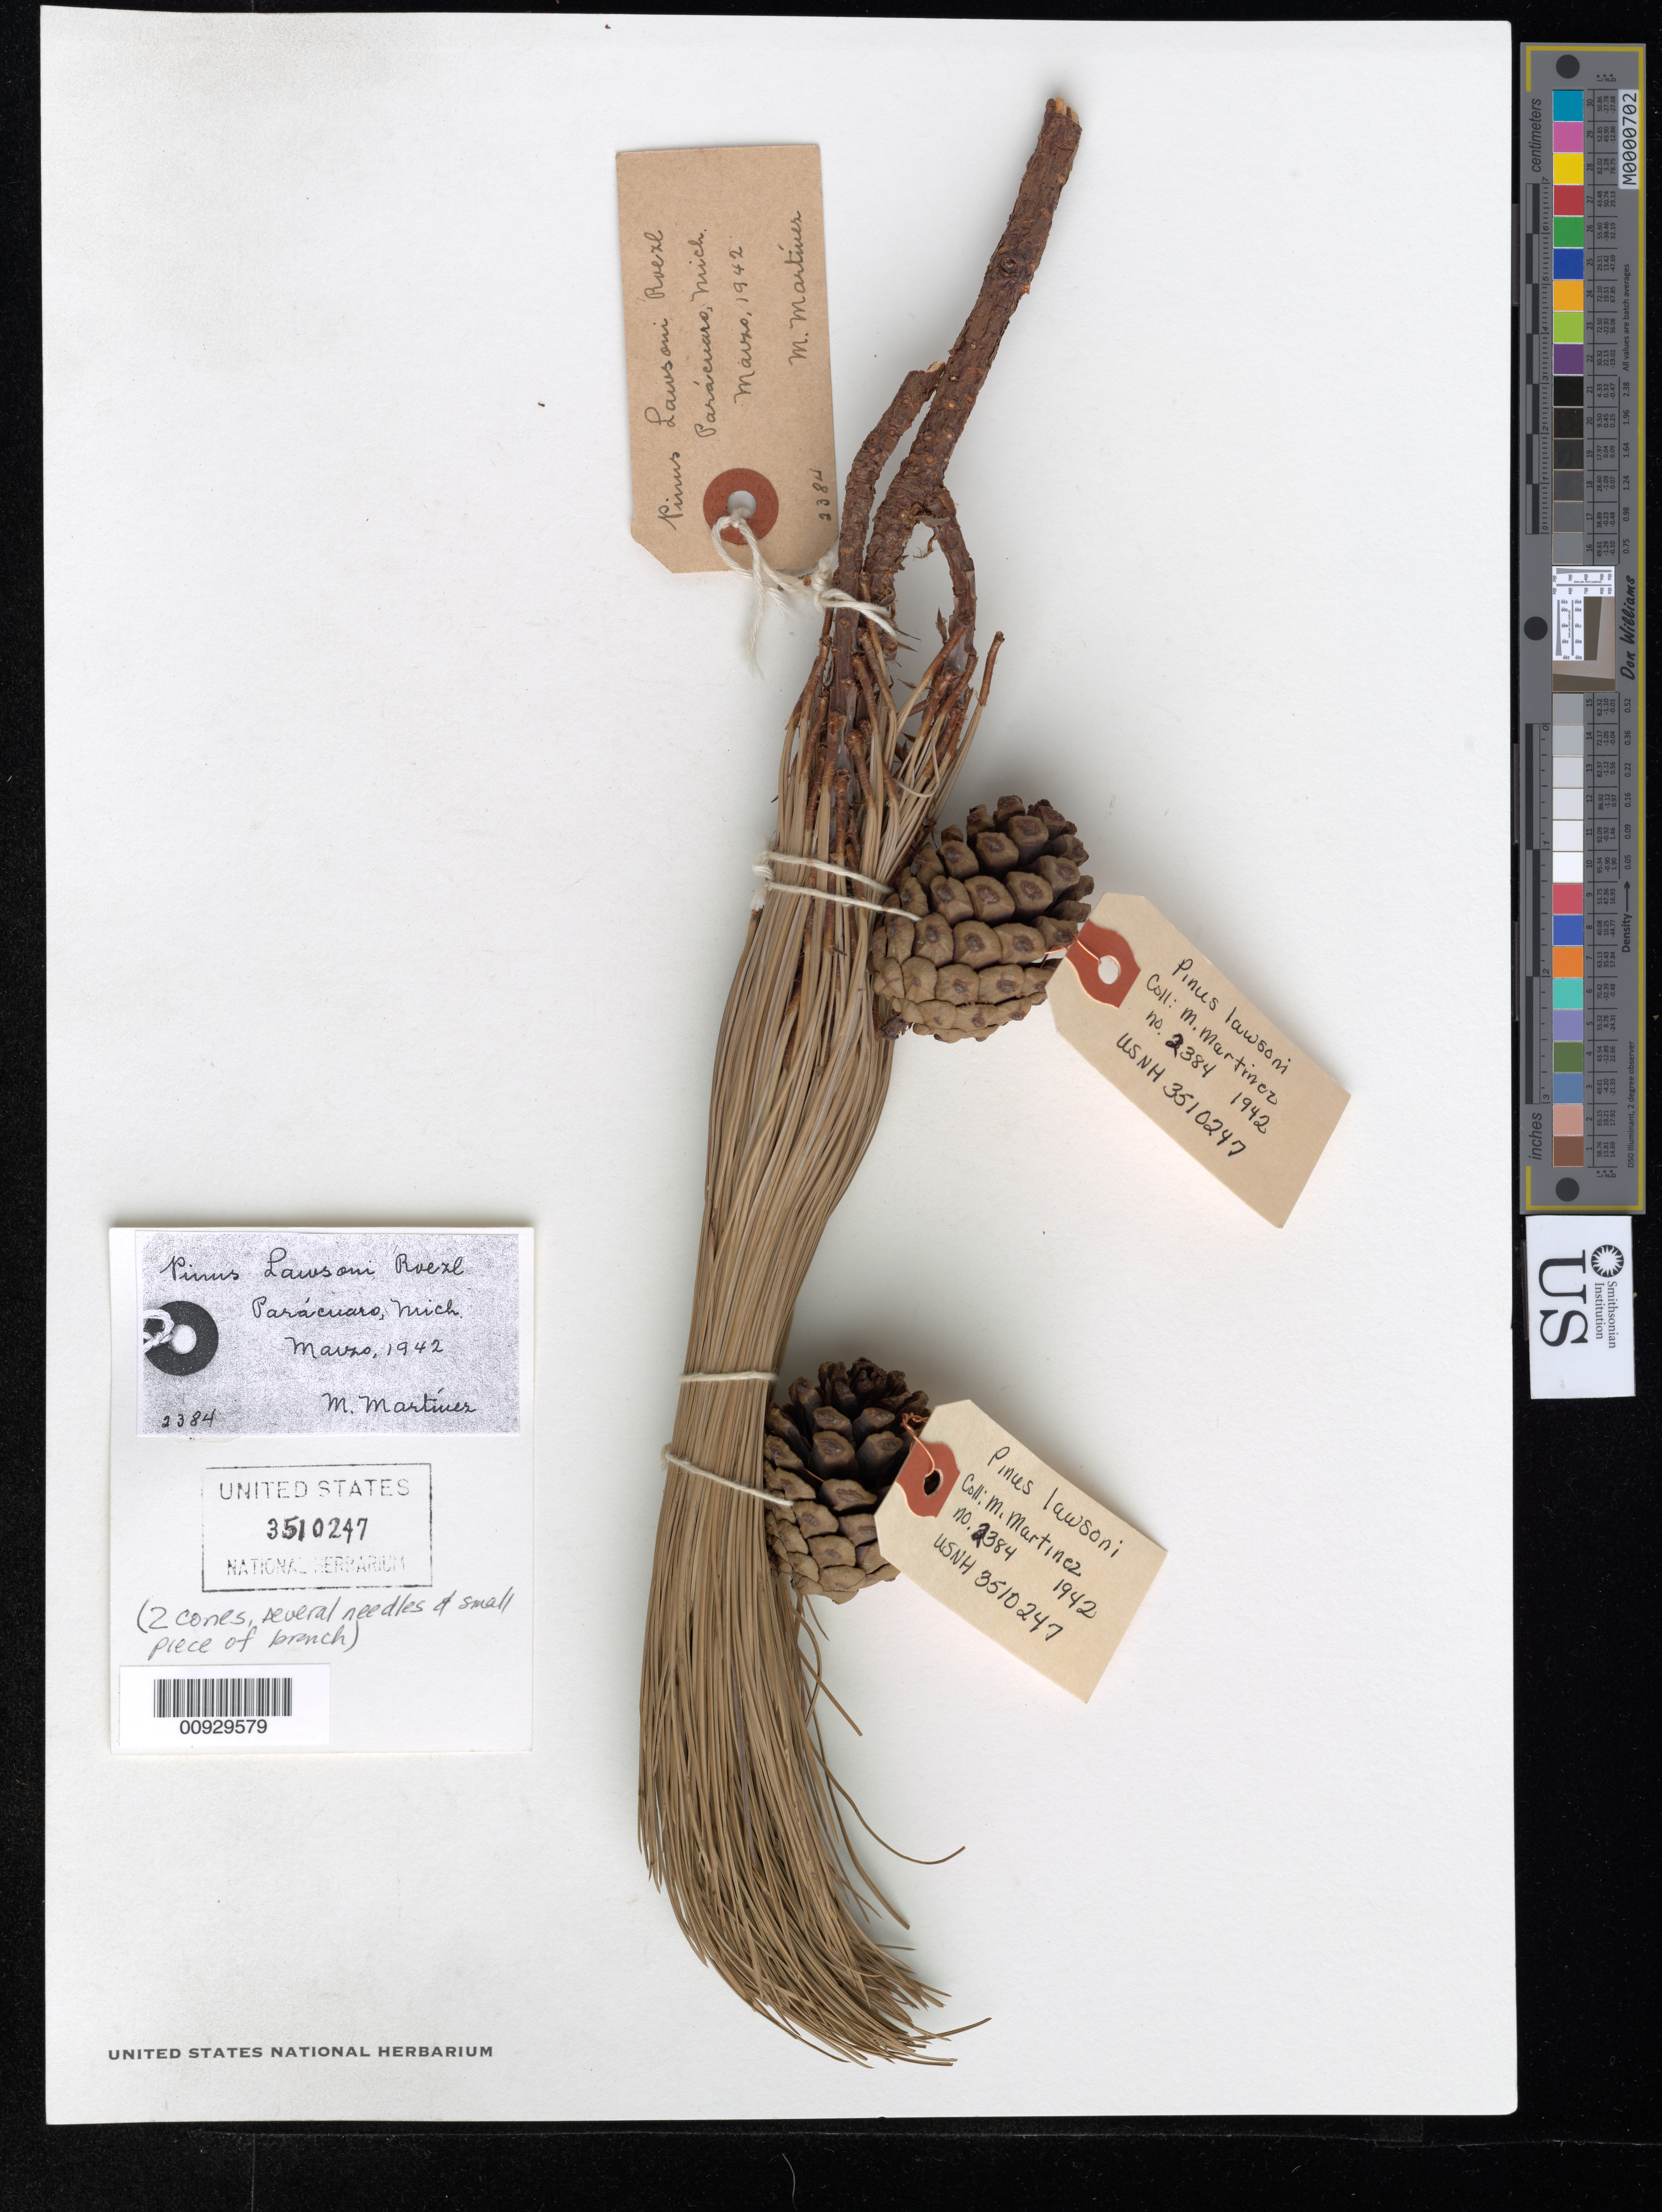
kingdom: Plantae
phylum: Tracheophyta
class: Pinopsida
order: Pinales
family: Pinaceae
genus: Pinus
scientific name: Pinus lawsonii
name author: Roezl ex Gordon & Glend.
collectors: M. Martinez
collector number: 2384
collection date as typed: Mar 1942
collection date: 1942-03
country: Mexico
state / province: Michoacán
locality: Parácuaro.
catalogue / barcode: US 3510247